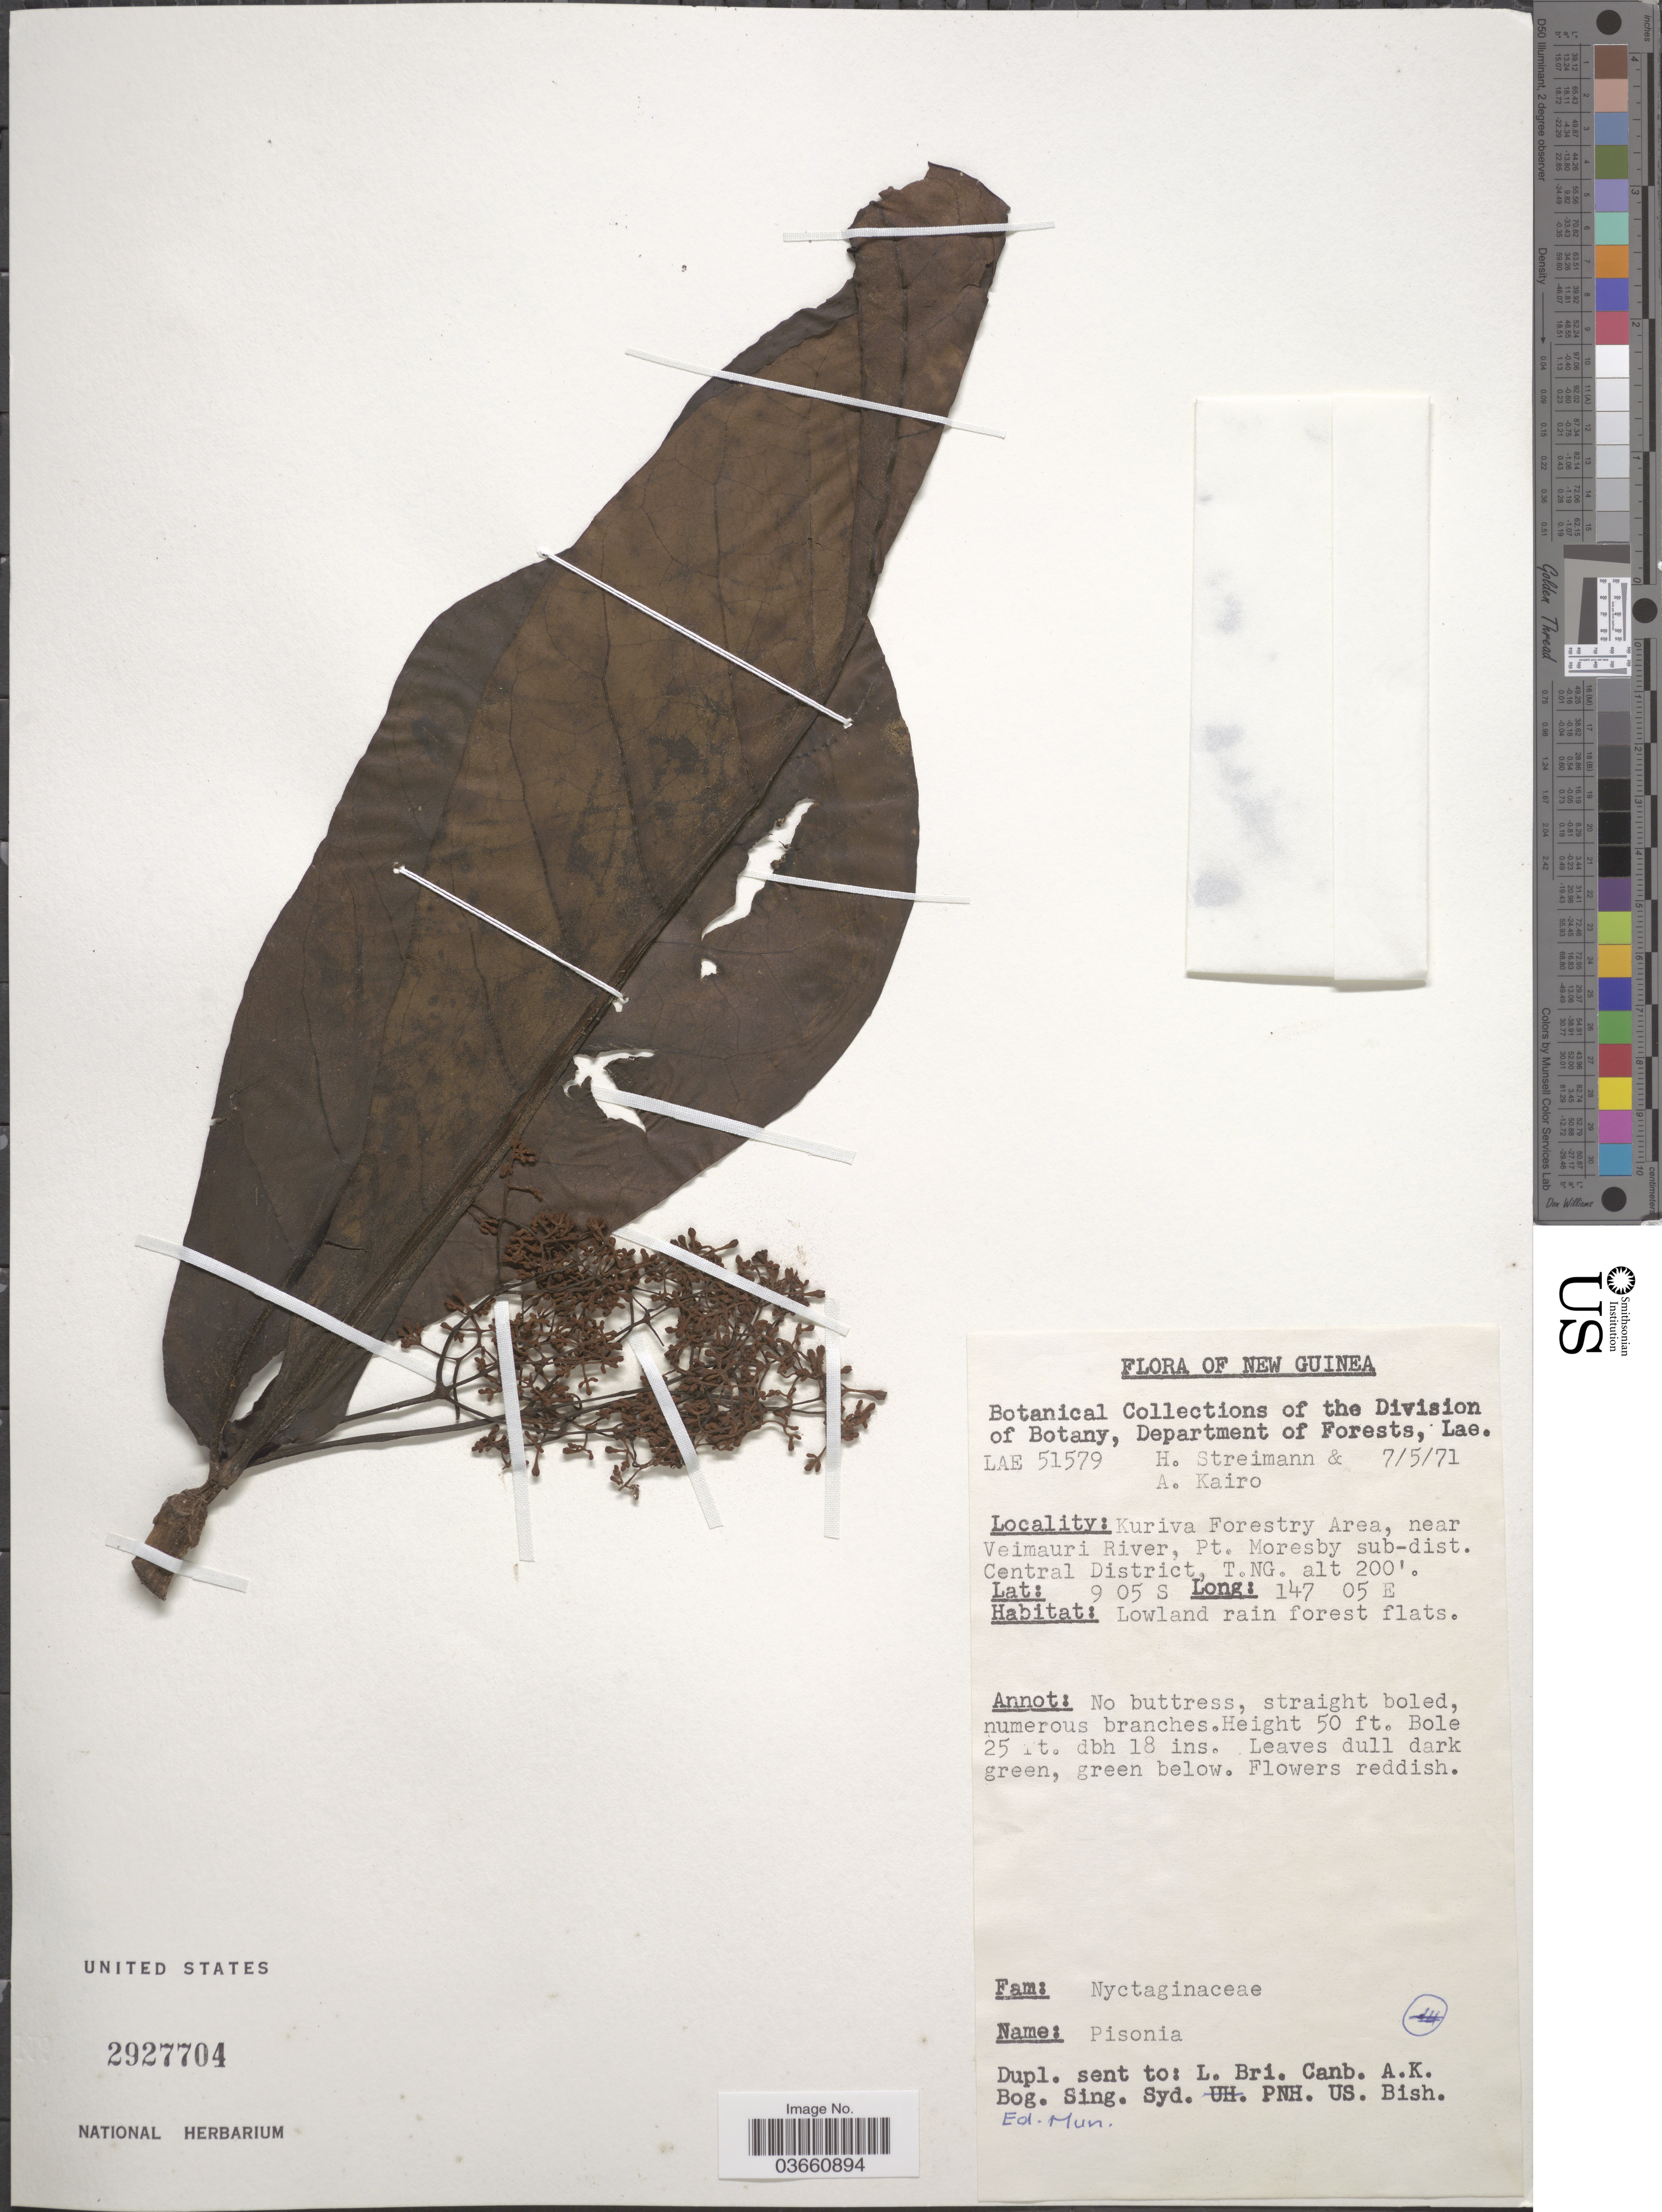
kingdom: Plantae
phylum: Tracheophyta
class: Magnoliopsida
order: Caryophyllales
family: Nyctaginaceae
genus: Ceodes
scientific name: Ceodes longirostris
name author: (Teijsm. & Binn.) Merr. & L.M. Perry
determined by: Wagner, W. L., (BOT), Smithsonian Institution - National Museum of Natural History (UNITED STATES)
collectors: H. Streimann & A. Kairo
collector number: LAE 51579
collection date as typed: Transcribed d/m/y: 7/5/71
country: Papua New Guinea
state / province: Central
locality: New Guinea. Kuriva Forestry Area, near Veimauri River, Pt. Moresby sub-dist. Central District, T.N.G.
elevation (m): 61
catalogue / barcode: US 2927704